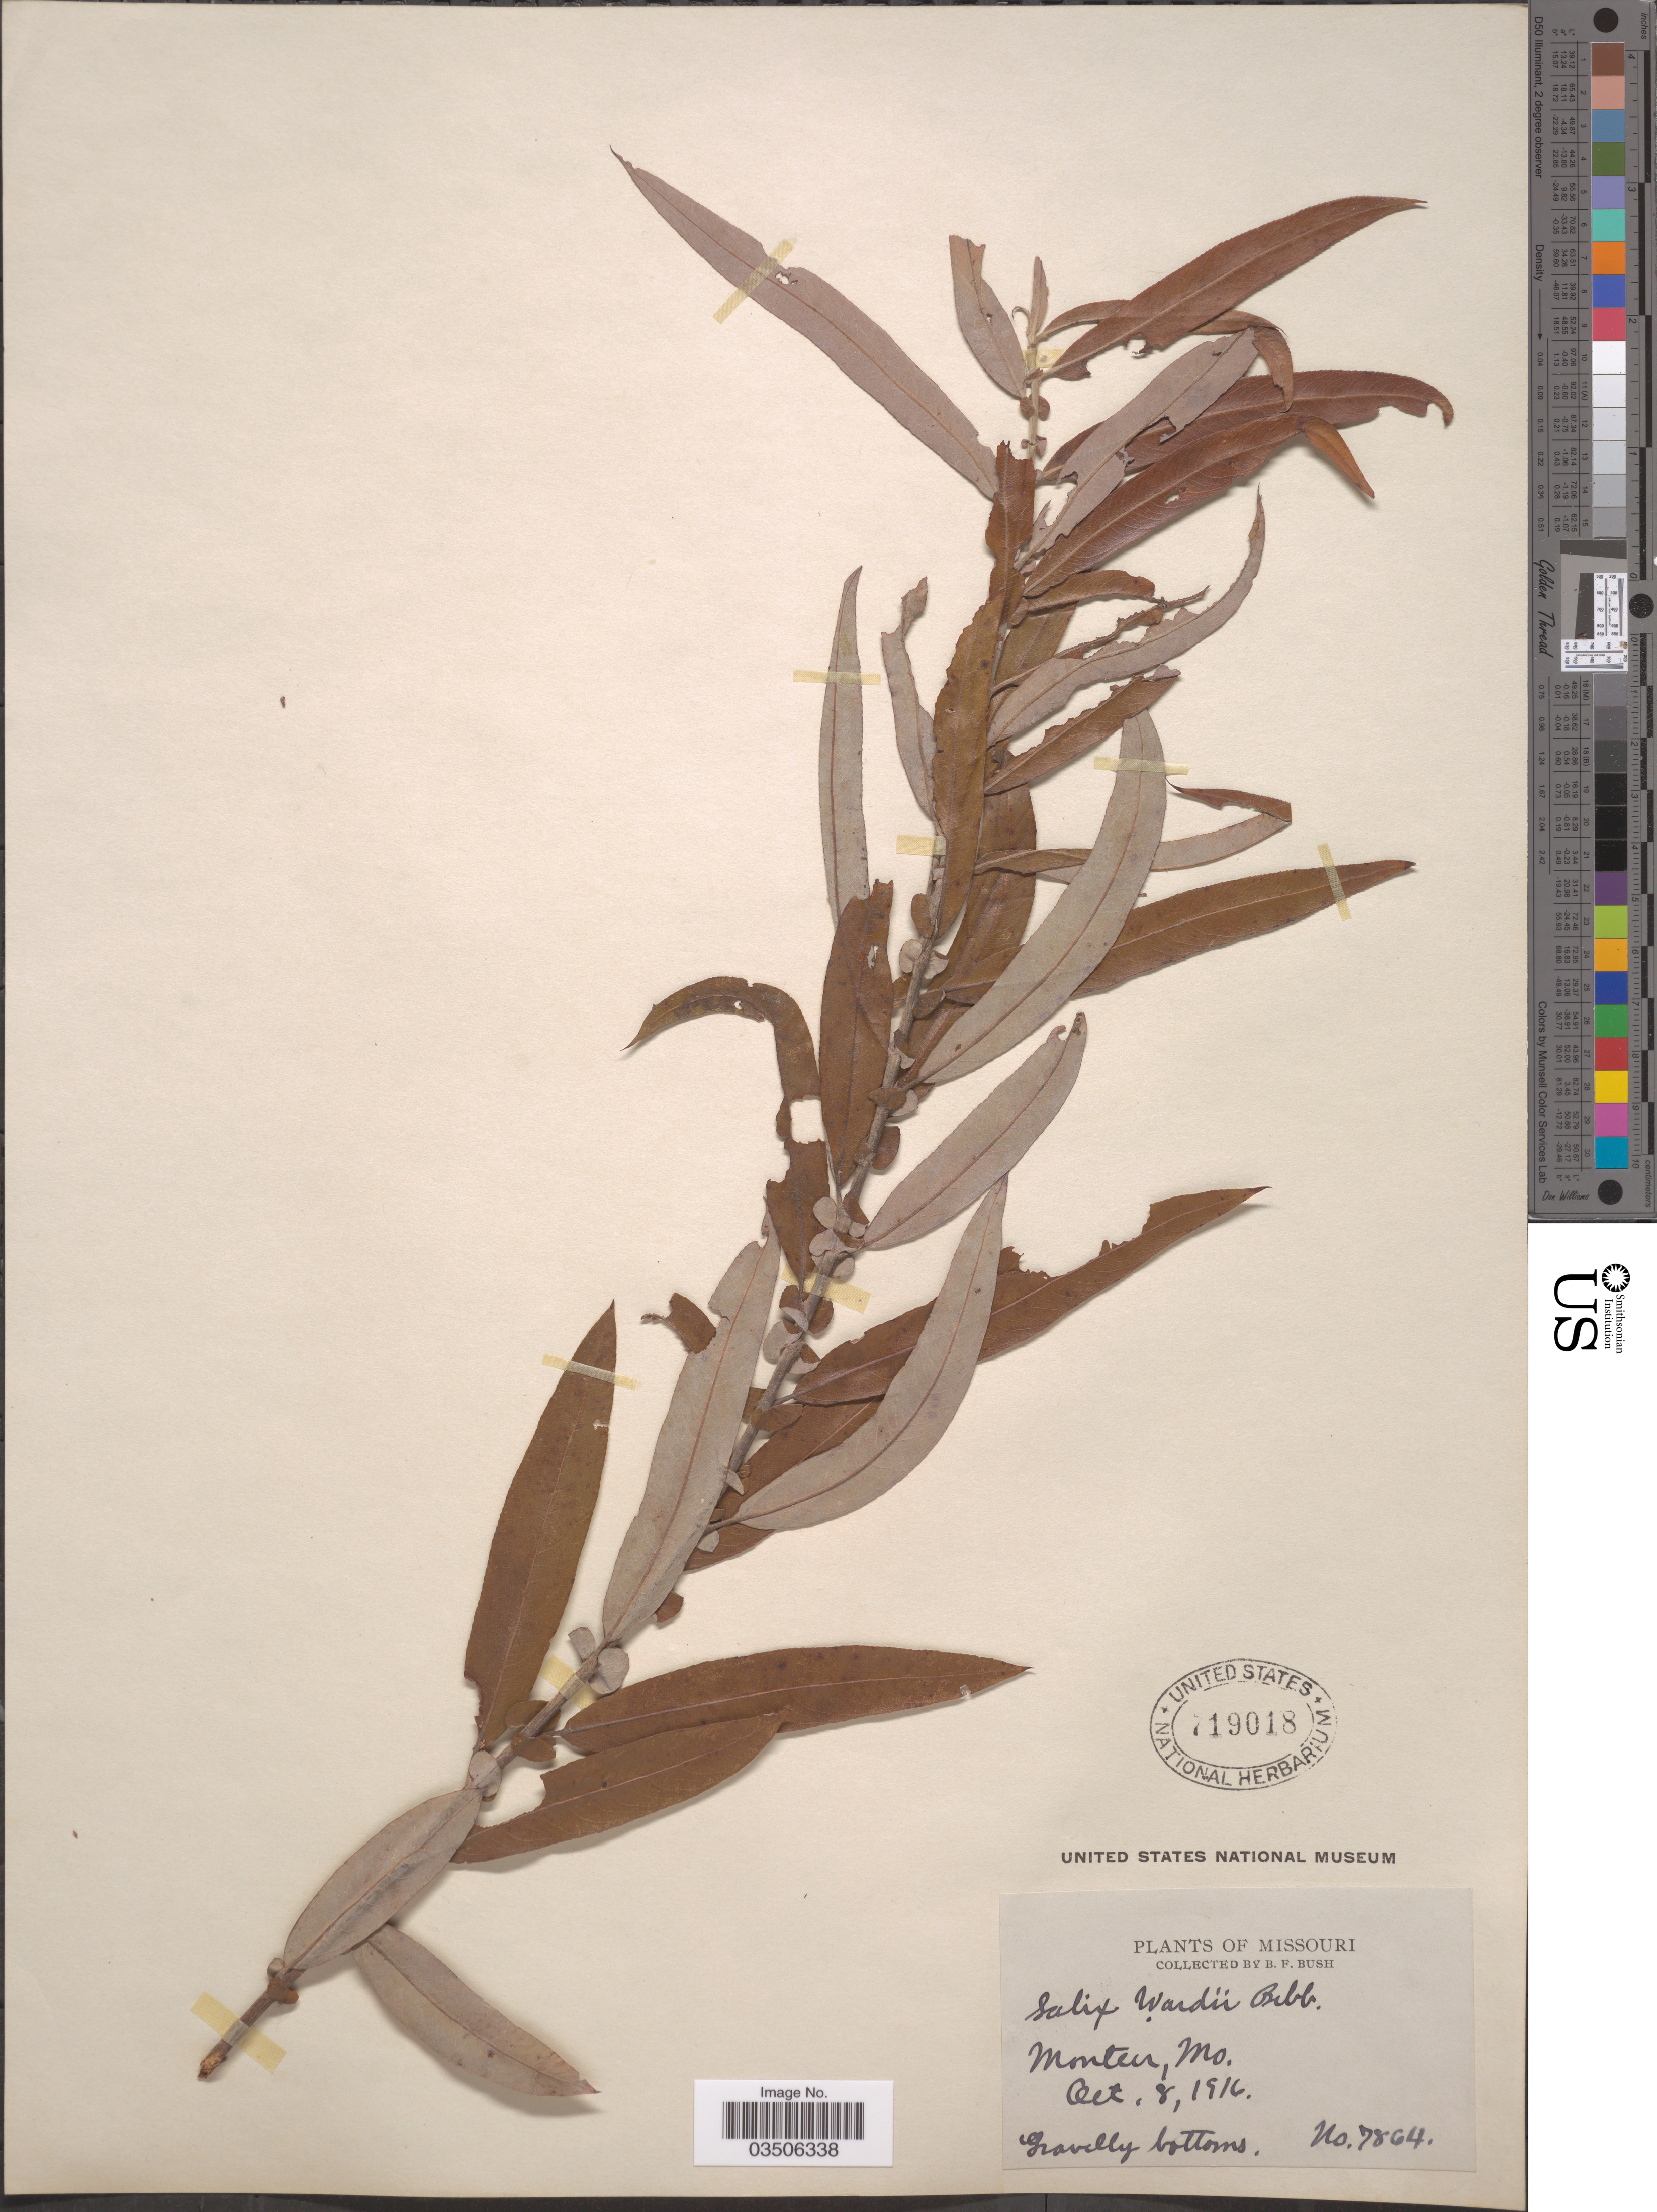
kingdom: Plantae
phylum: Tracheophyta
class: Magnoliopsida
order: Malpighiales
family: Salicaceae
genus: Salix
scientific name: Salix wardii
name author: Bebb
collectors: B. F. Bush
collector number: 7864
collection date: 1916-10-08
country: United States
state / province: Missouri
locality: Montier.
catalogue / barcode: US 719018